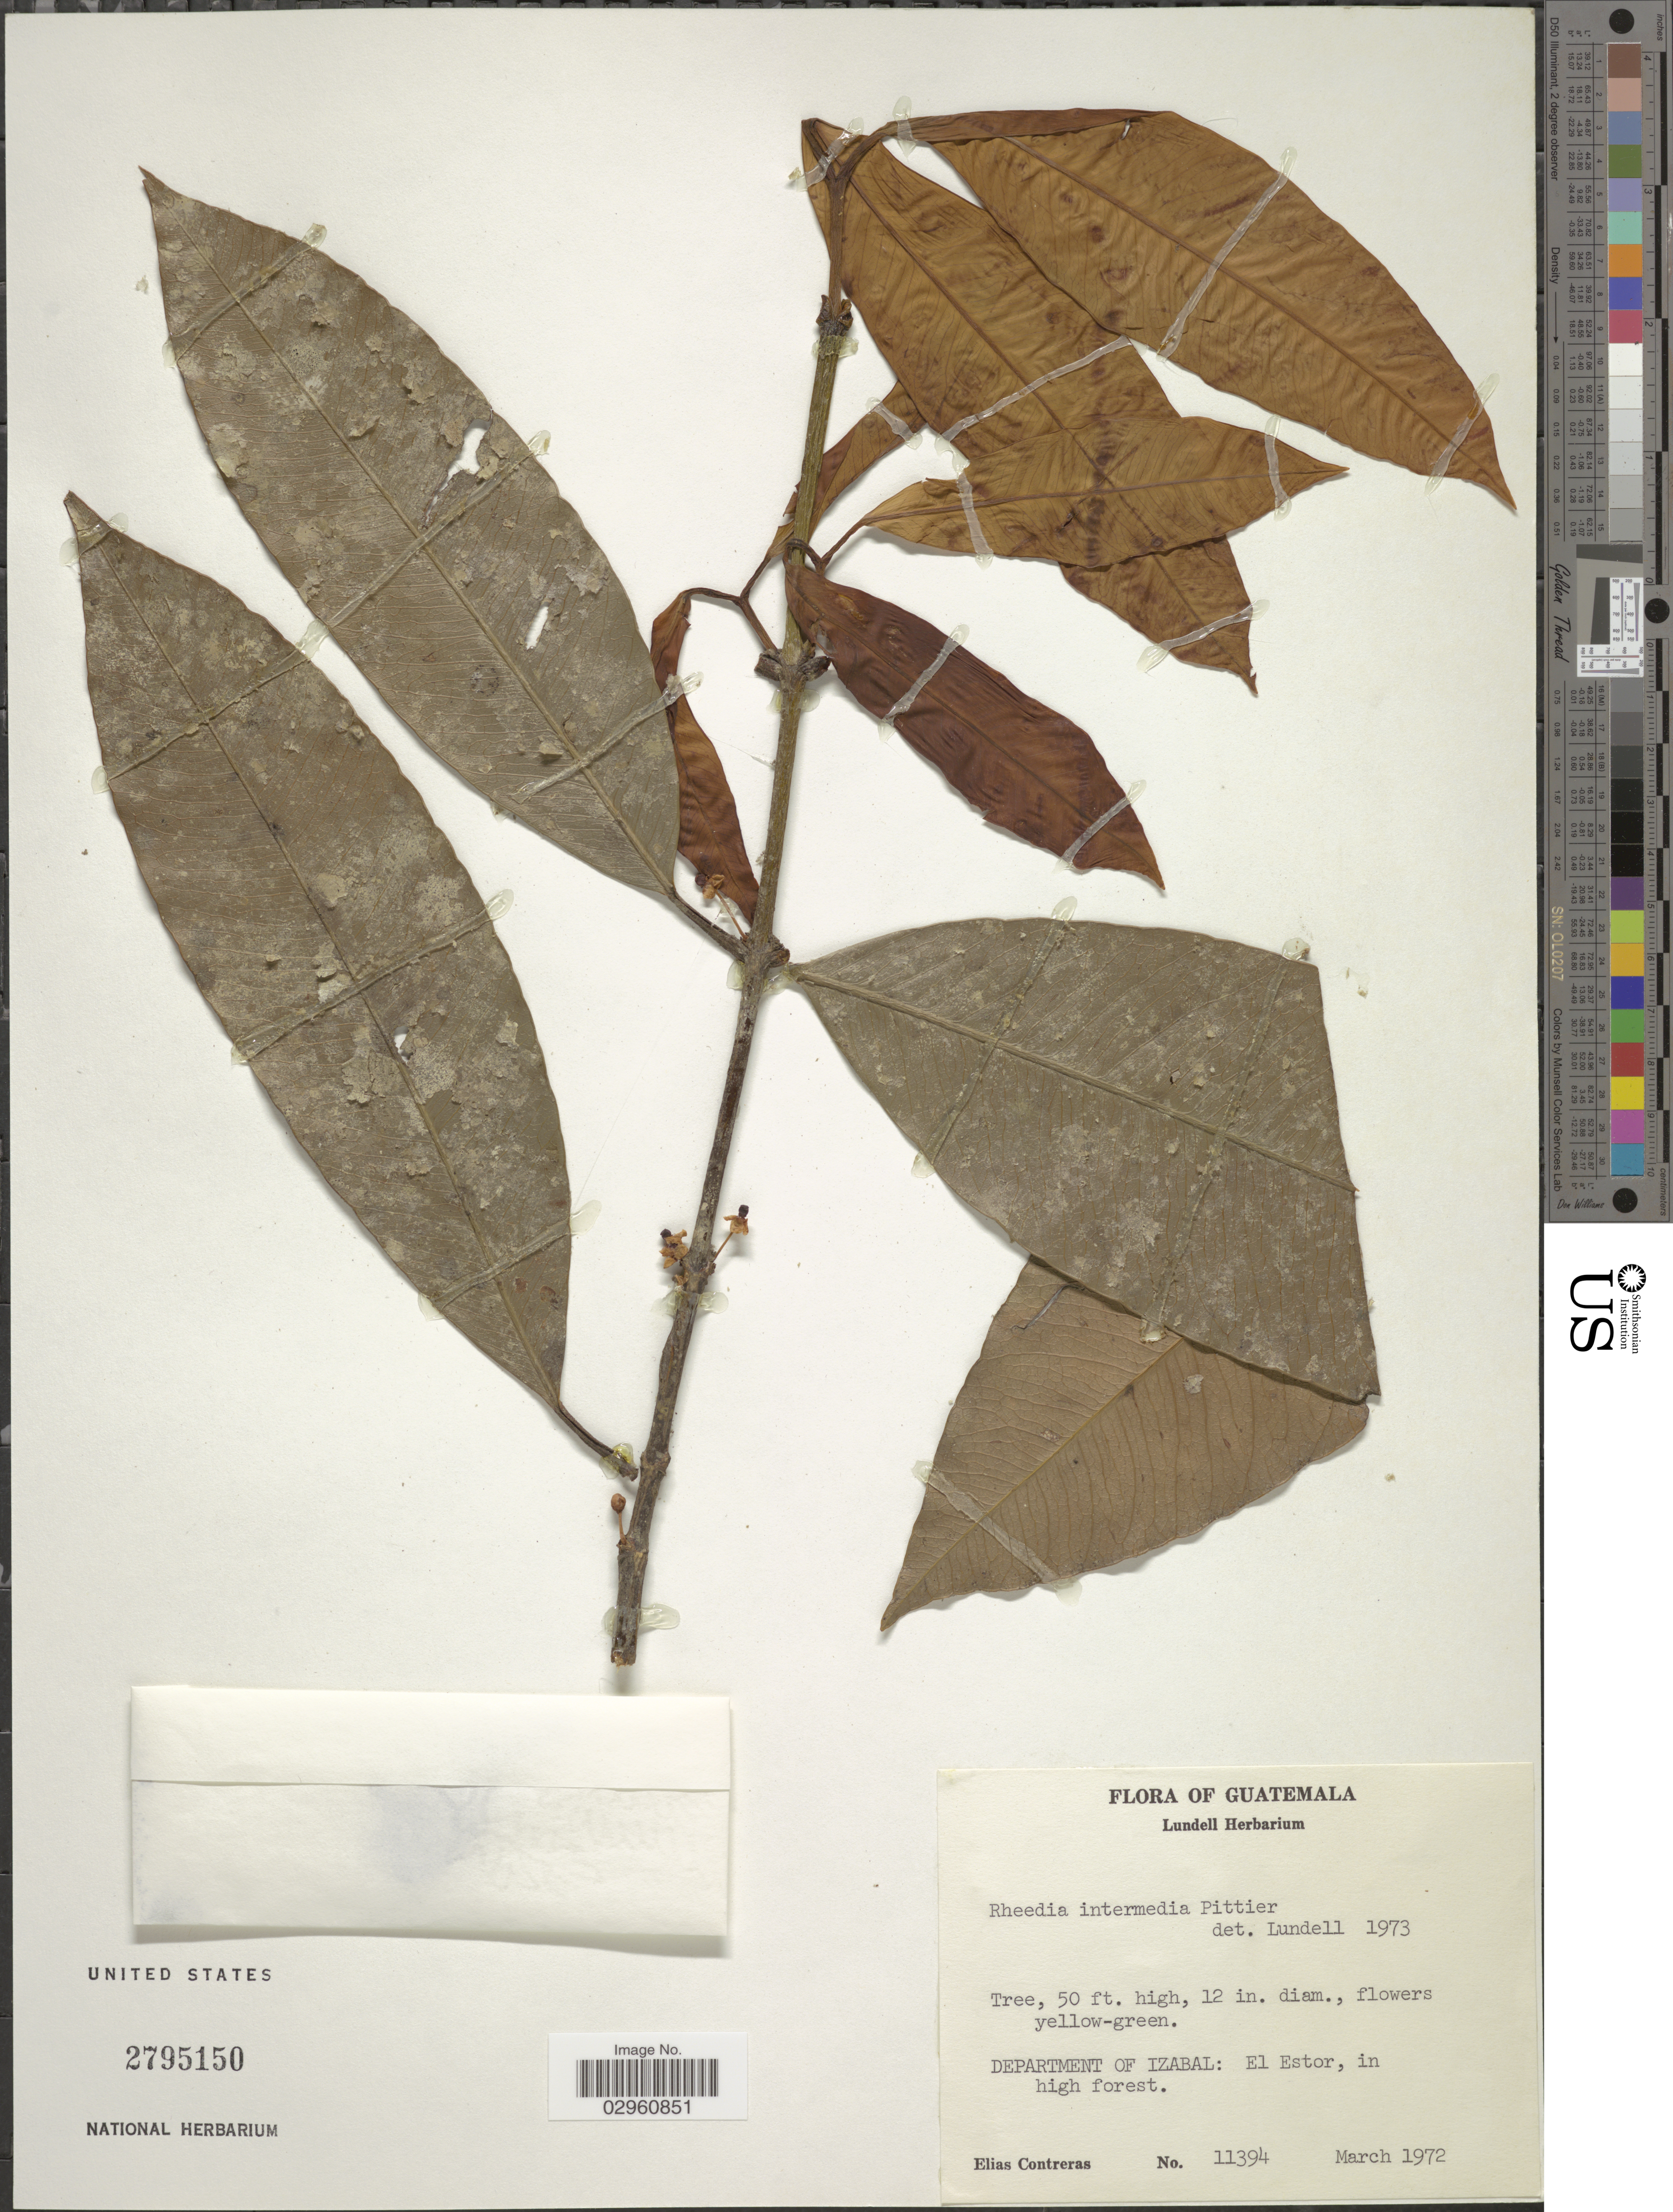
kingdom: Plantae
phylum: Tracheophyta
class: Magnoliopsida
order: Malpighiales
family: Clusiaceae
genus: Garcinia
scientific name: Garcinia intermedia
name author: (Pittier) Hammel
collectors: E. Contreras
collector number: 11394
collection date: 1972-03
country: Guatemala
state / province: Izabal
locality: Department of Izabal: El Estor.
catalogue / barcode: US 2795150